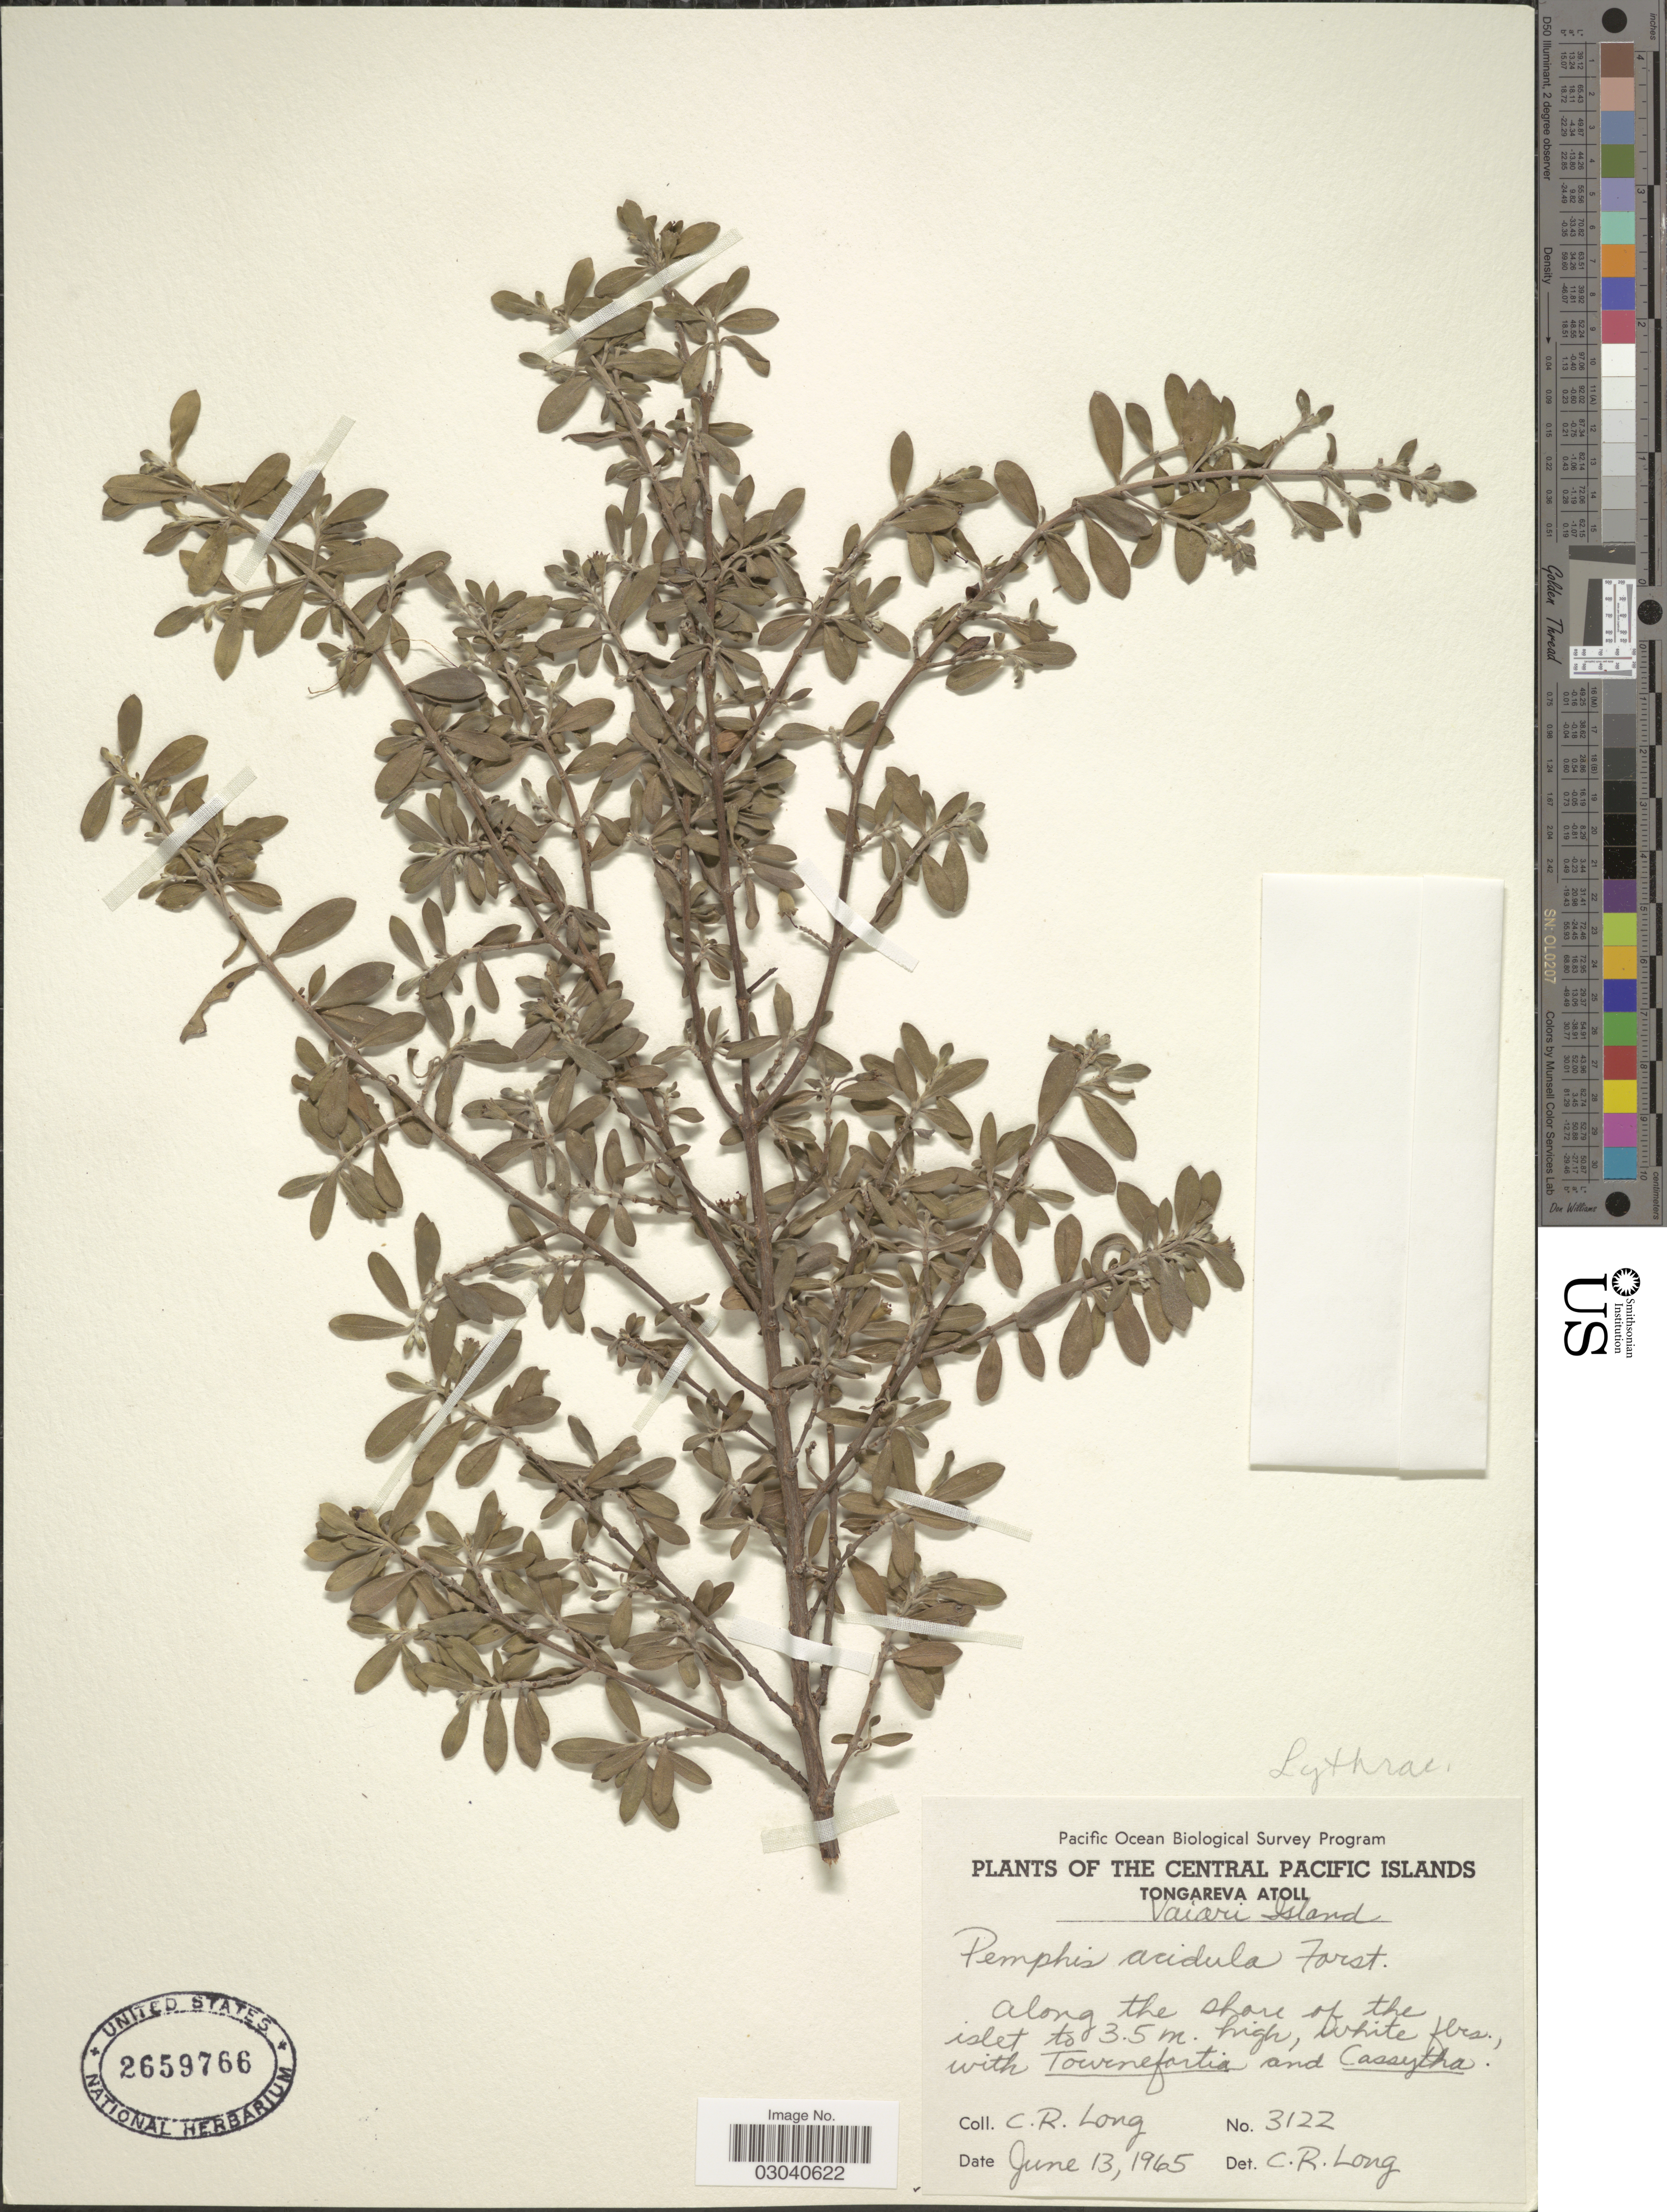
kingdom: Plantae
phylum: Tracheophyta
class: Magnoliopsida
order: Myrtales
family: Lythraceae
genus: Pemphis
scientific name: Pemphis acidula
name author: J.R. Forst. & G. Forst.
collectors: C. R. Long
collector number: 3122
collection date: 1965-06-13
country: Cook Islands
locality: Central Pacific Islands. Tongareva Atoll. Vauari Island. Along the shore of the islet.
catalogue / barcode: US 2659766